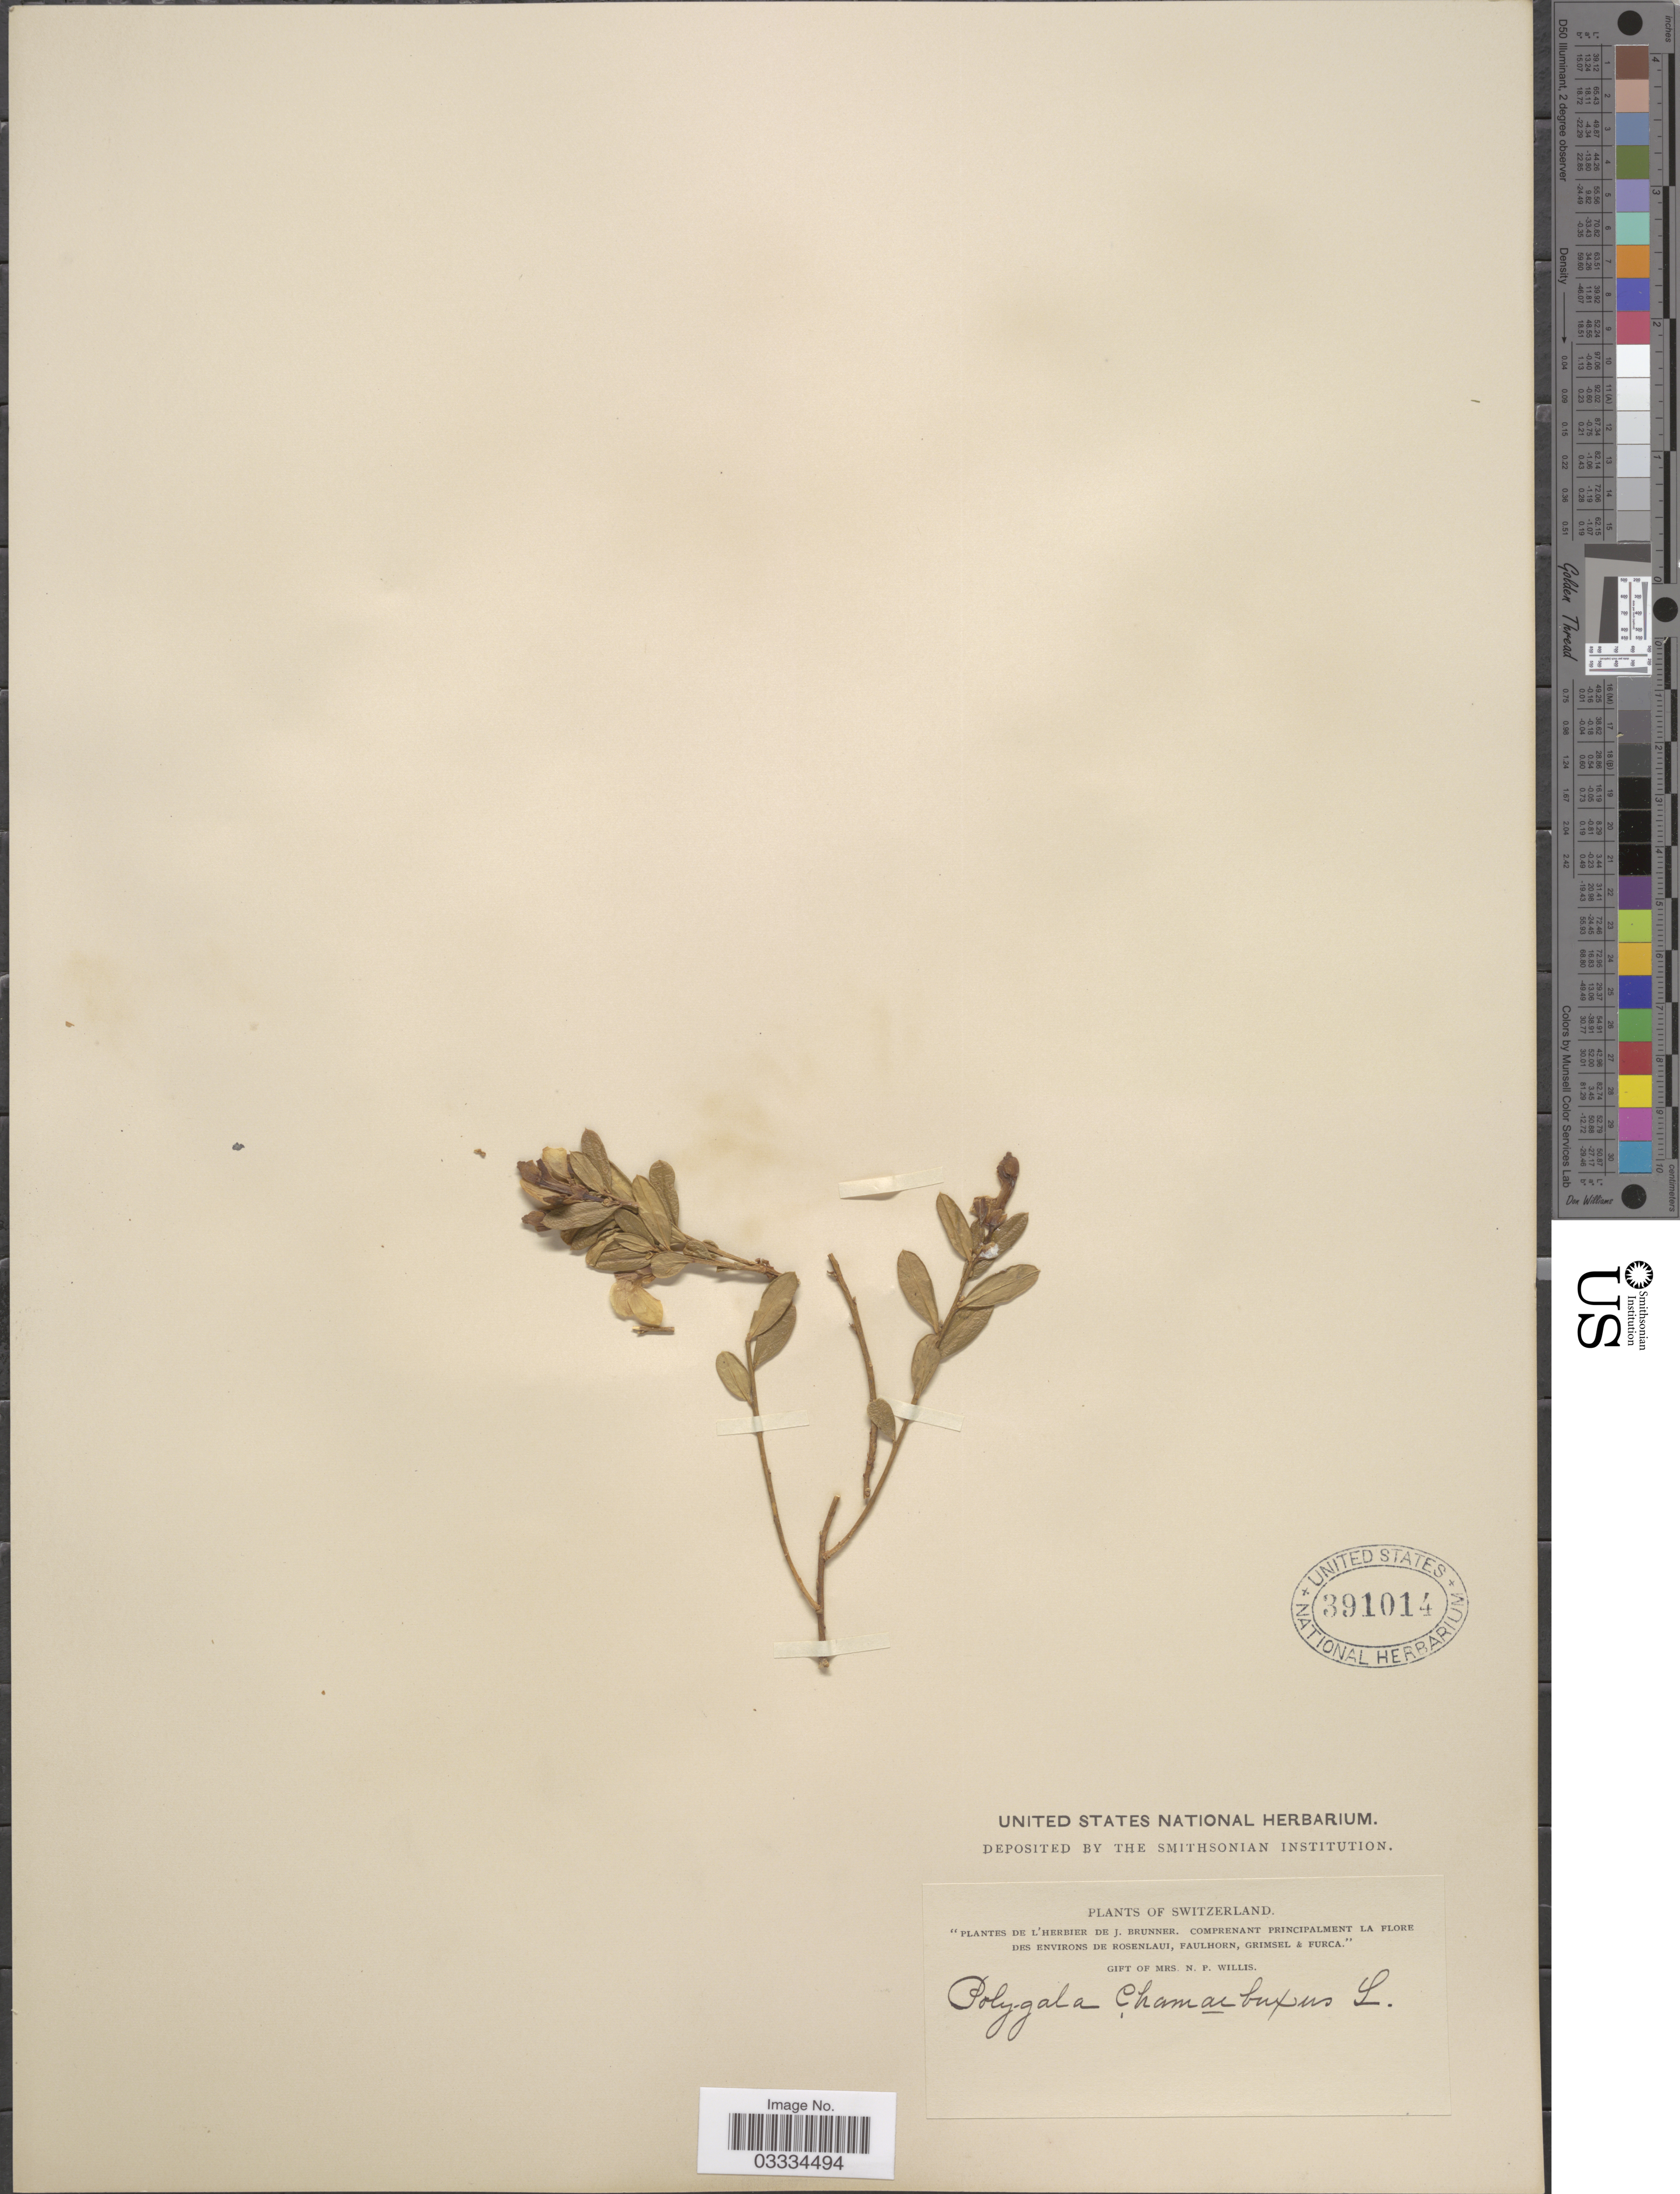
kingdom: Plantae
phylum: Tracheophyta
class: Magnoliopsida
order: Fabales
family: Polygalaceae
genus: Polygaloides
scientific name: Polygaloides chamaebuxus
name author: (L.) O. Schwarz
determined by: Strong, Mark T., (BOT), Smithsonian Institution - National Museum of Natural History (UNITED STATES)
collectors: J. Brunner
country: Switzerland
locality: Environs de Rosenlaui, Faulhorn, Grimsel & Furca.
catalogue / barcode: US 391014